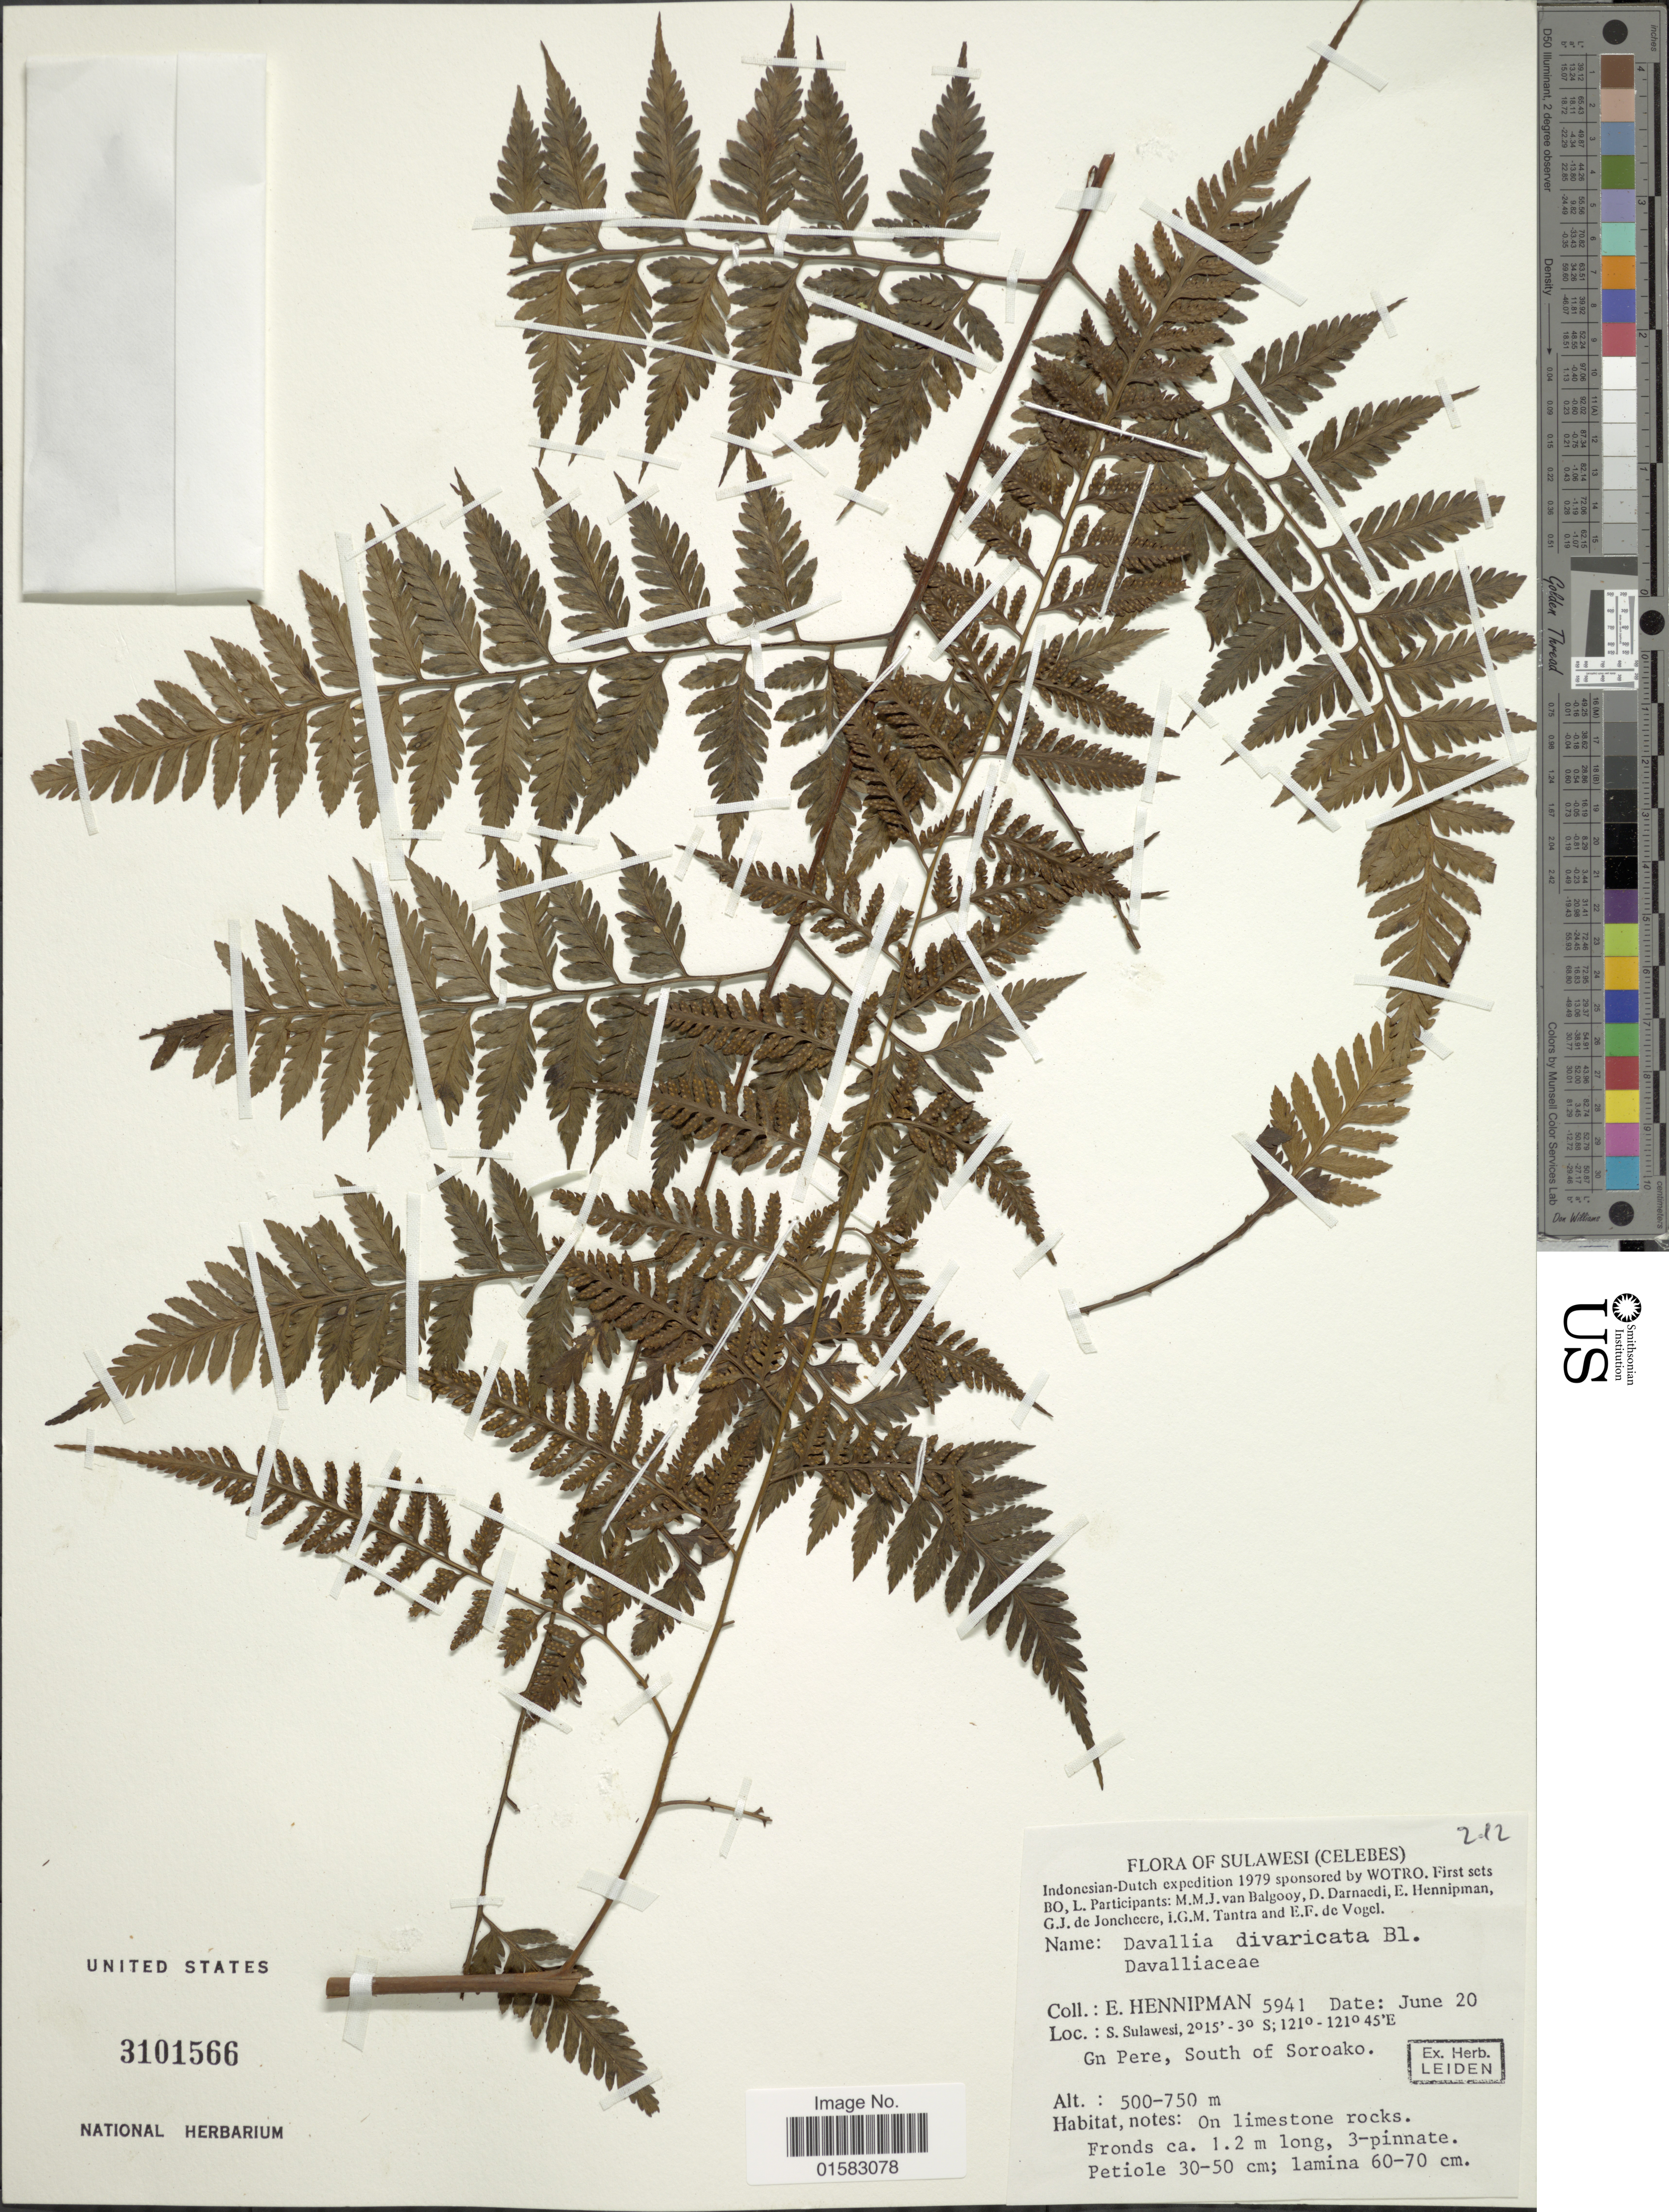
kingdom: Plantae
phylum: Tracheophyta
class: Polypodiopsida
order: Polypodiales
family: Davalliaceae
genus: Davallia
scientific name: Davallia divaricata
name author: Blume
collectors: E. Hennipman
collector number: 5941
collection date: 1979-06-20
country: Indonesia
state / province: Sulawesi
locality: Indonesian-Dutch Expedition, S. Sulawesi, Celebes, Gn Pere, South of Soroako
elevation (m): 500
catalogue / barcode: US 3101566